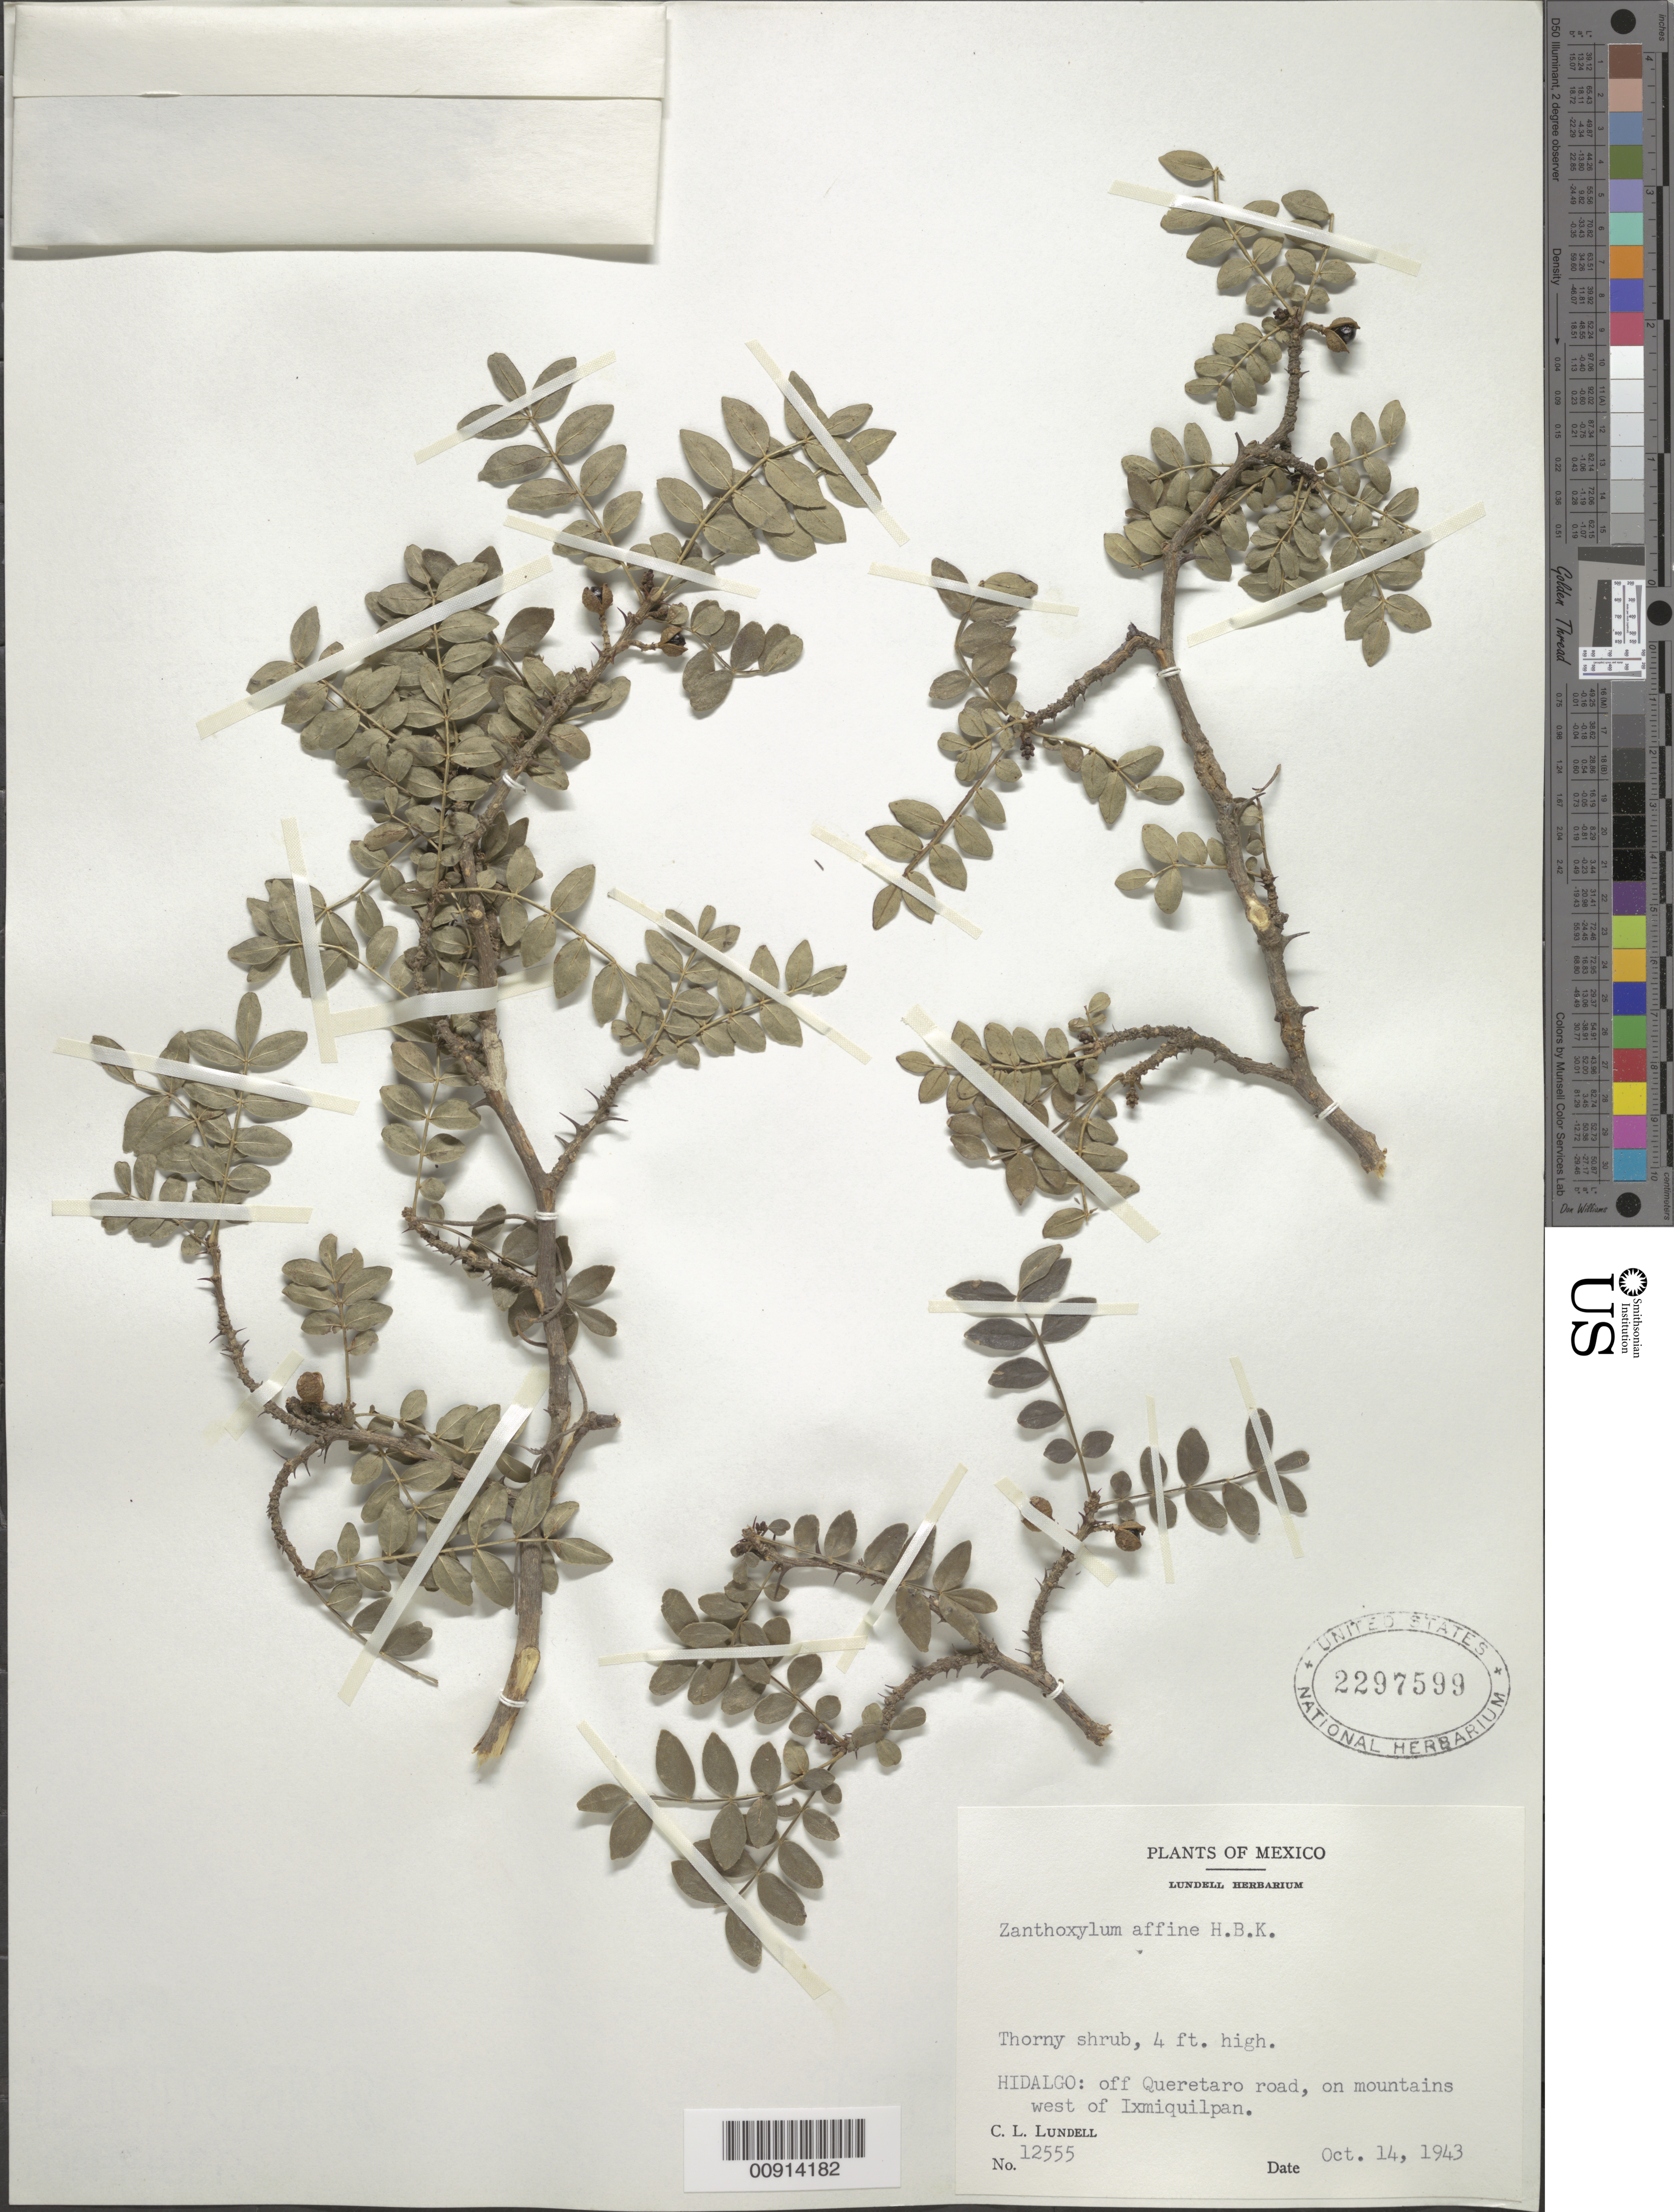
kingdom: Plantae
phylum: Tracheophyta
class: Magnoliopsida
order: Sapindales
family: Rutaceae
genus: Zanthoxylum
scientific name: Zanthoxylum affine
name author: Kunth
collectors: C. L. Lundell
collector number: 12555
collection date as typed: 14 Oct 1943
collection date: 1943-10-14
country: Mexico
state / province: Hidalgo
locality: Hidalgo: off Queretaro road, on mountains west of Ixmiquilpan.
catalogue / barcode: US 2297599